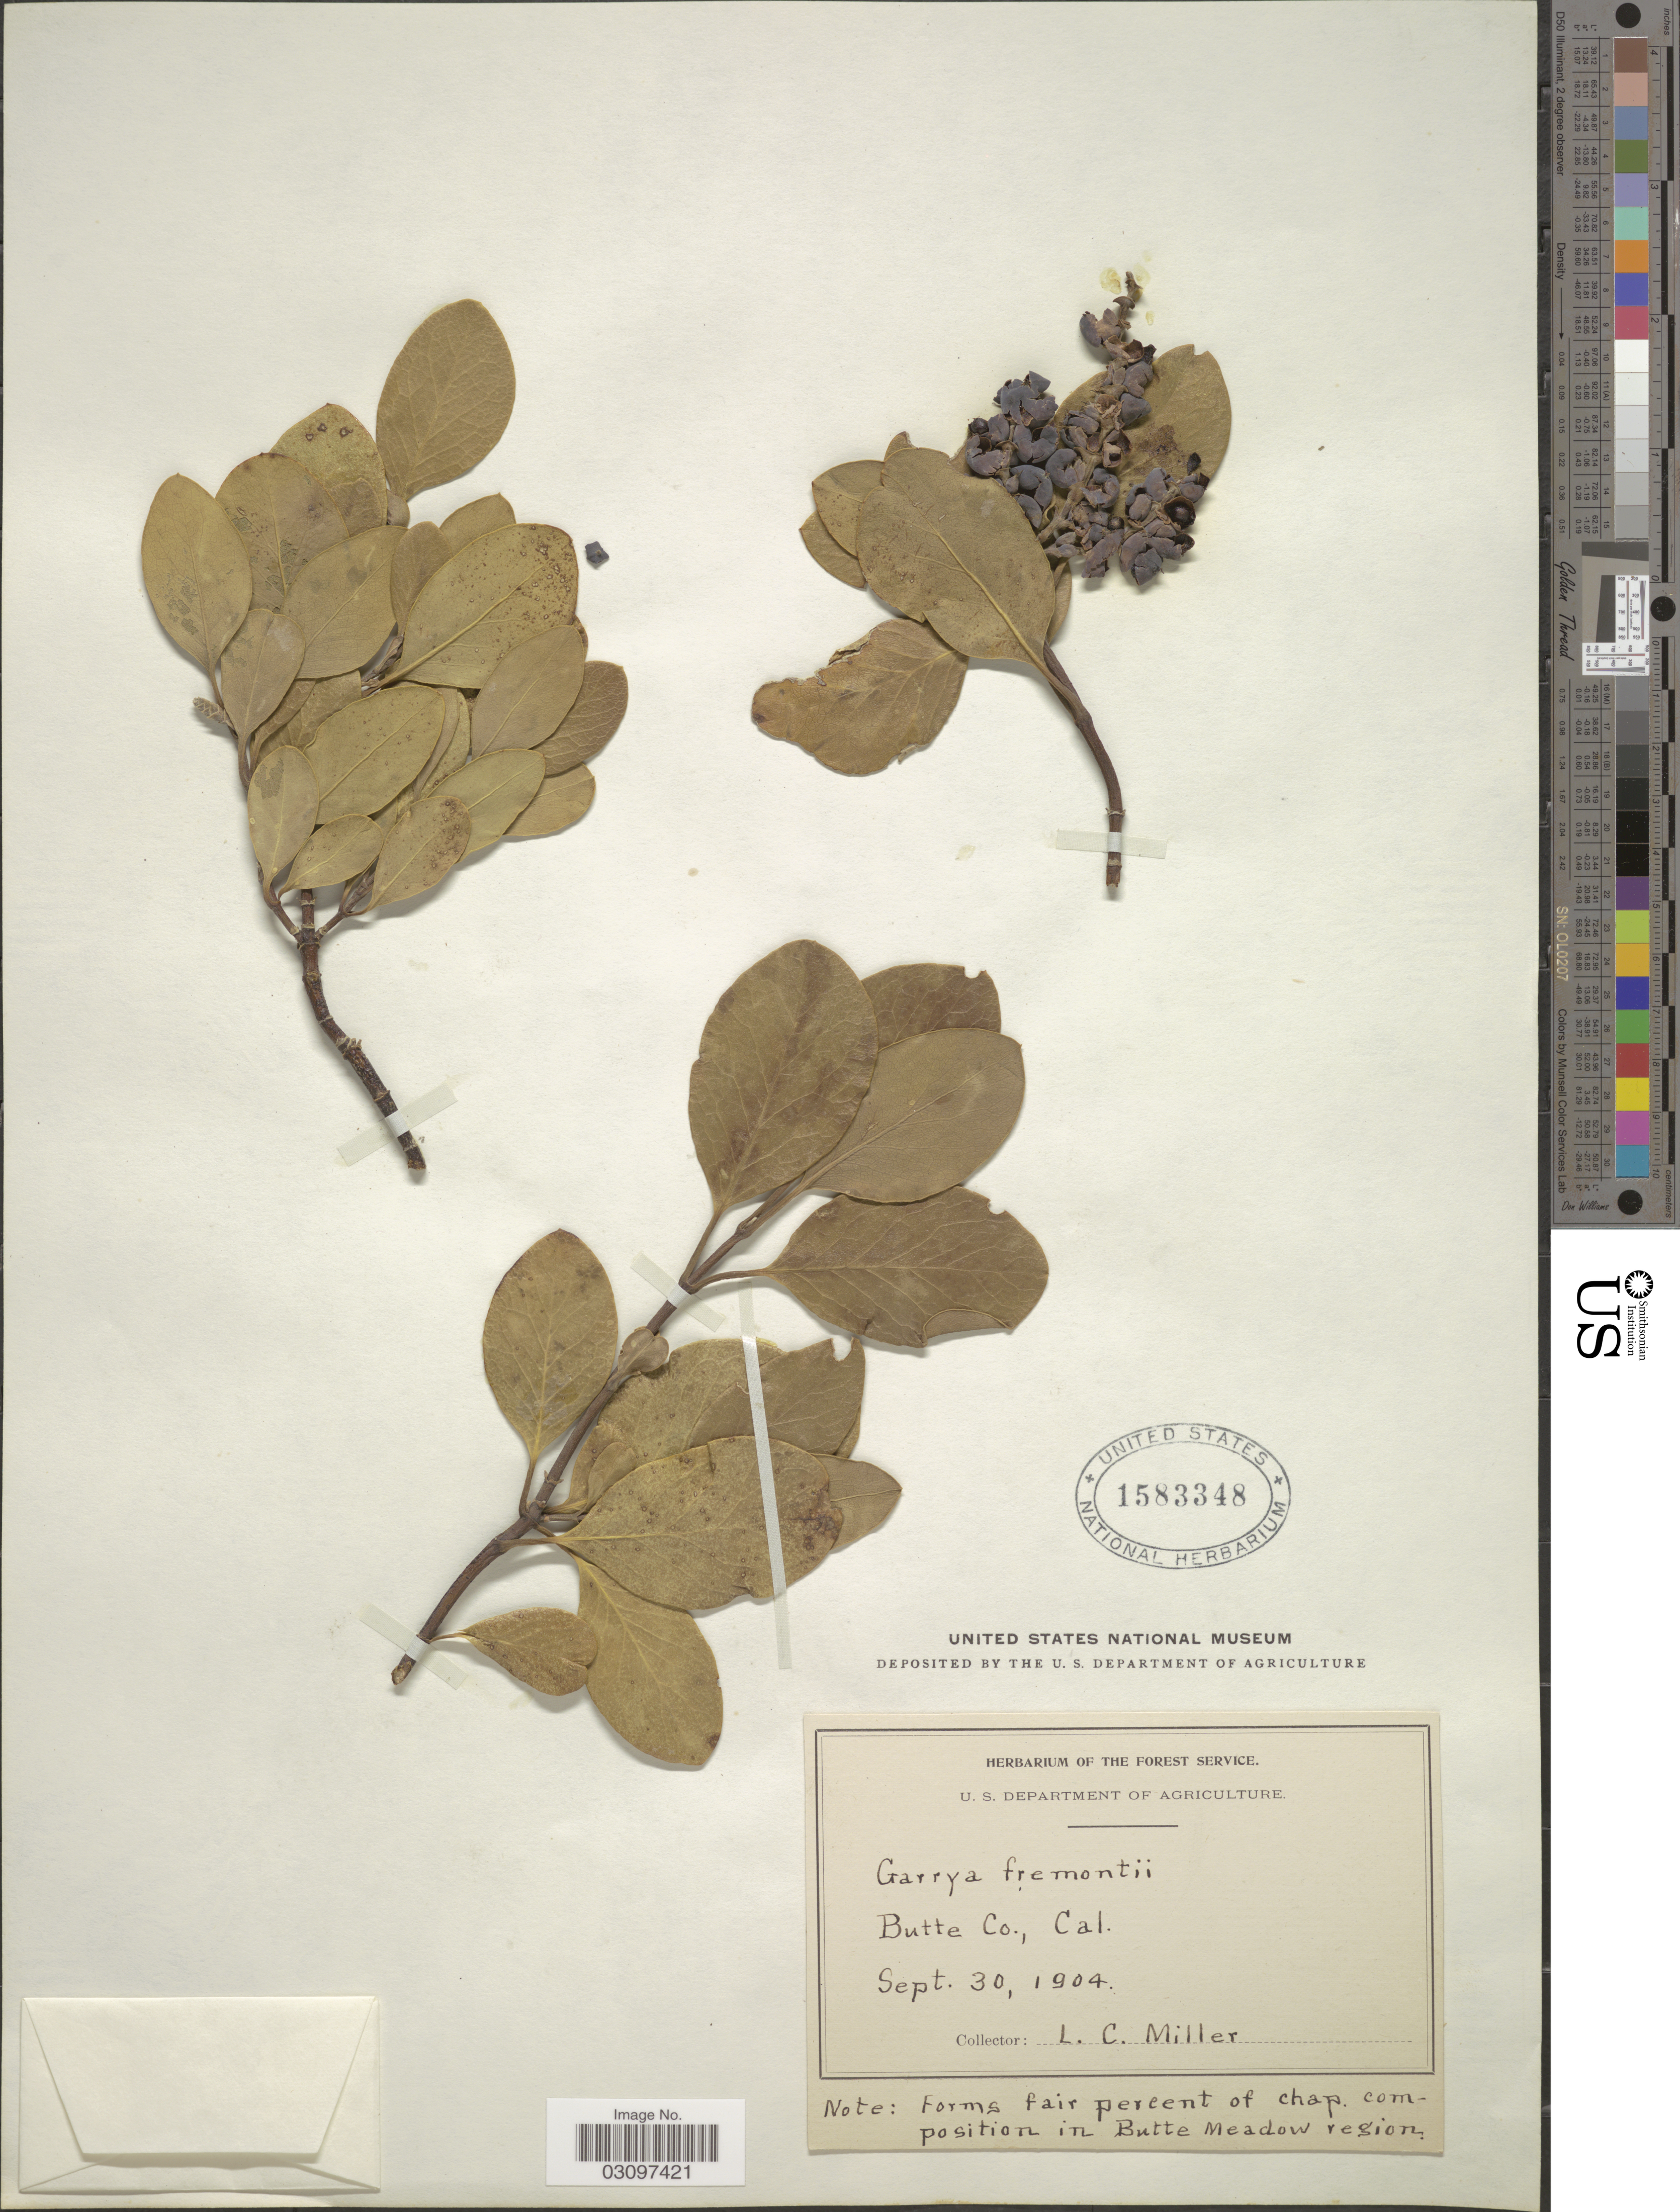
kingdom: Plantae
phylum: Tracheophyta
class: Magnoliopsida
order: Garryales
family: Garryaceae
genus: Garrya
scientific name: Garrya fremontii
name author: Torr.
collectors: L. Miller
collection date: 1904-09-30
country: United States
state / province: California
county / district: Butte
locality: Butte Co.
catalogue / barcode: US 1583348